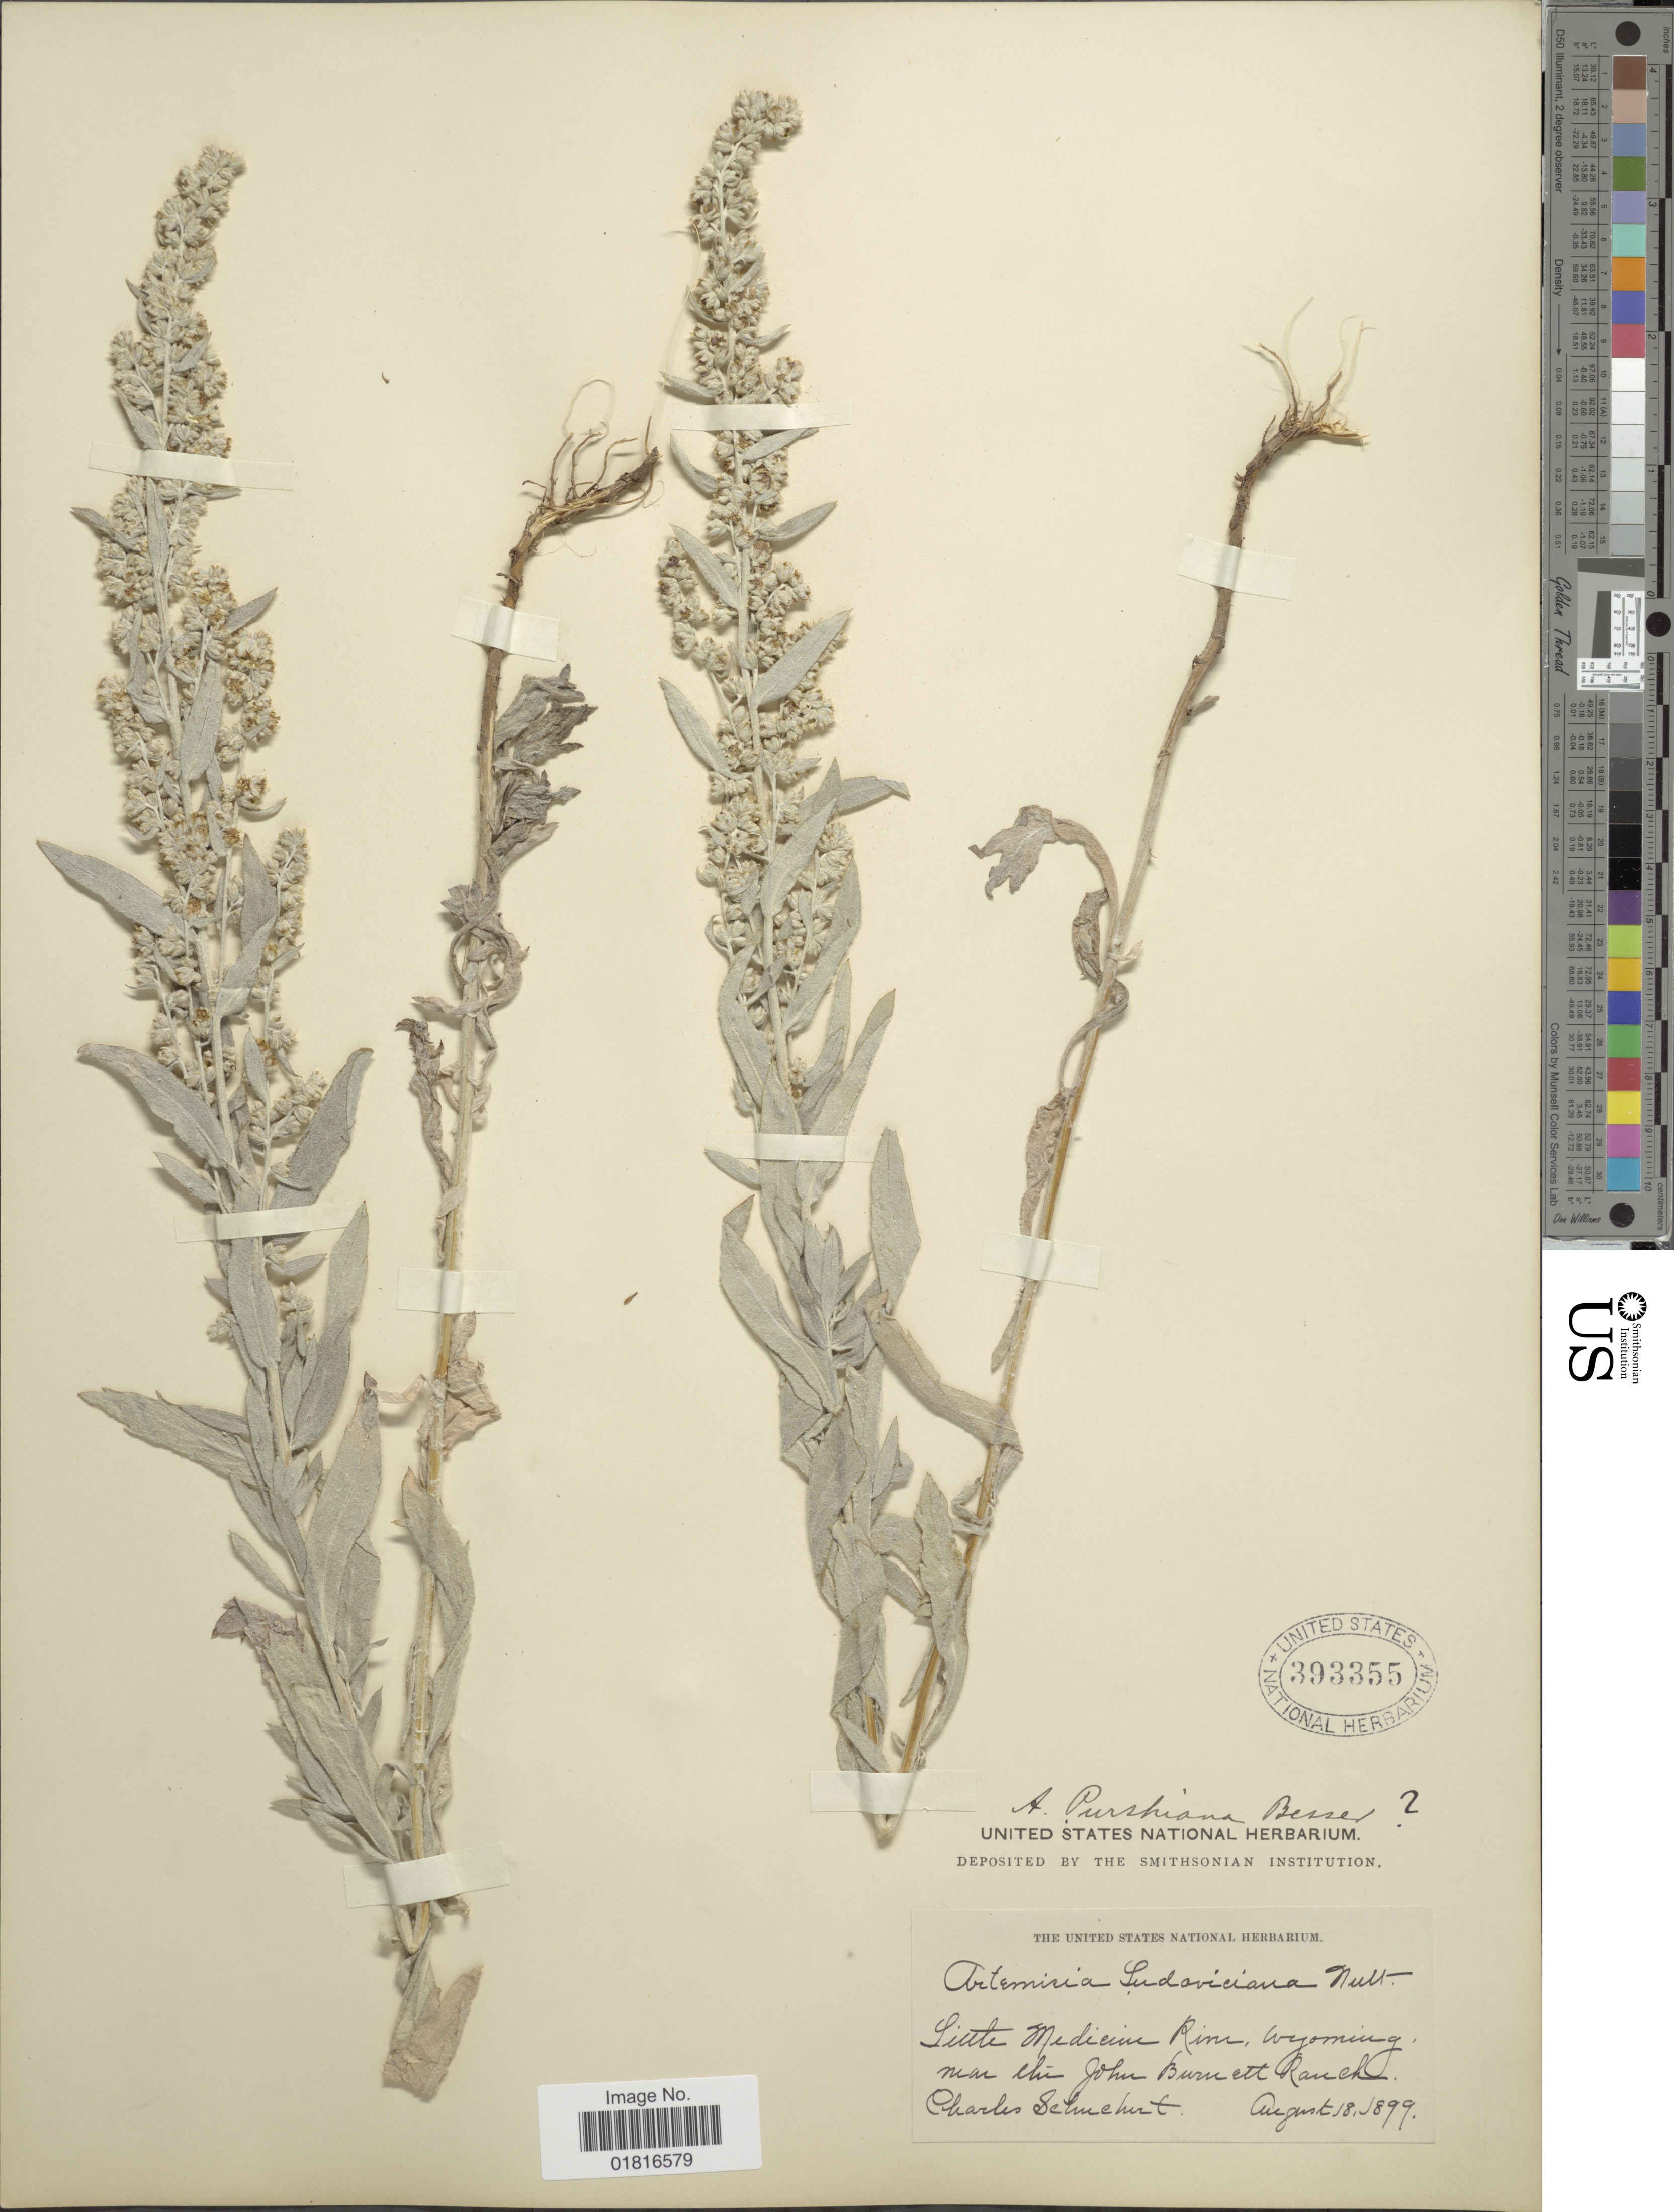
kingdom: Plantae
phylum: Tracheophyta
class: Magnoliopsida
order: Asterales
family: Asteraceae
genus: Artemisia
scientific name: Artemisia purshiana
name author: Besser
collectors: C. Schuchert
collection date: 1899-08-18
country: United States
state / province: Wyoming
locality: Little Medicim River, Wyomimg, near the John Burnett Ranch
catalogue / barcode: US 393355